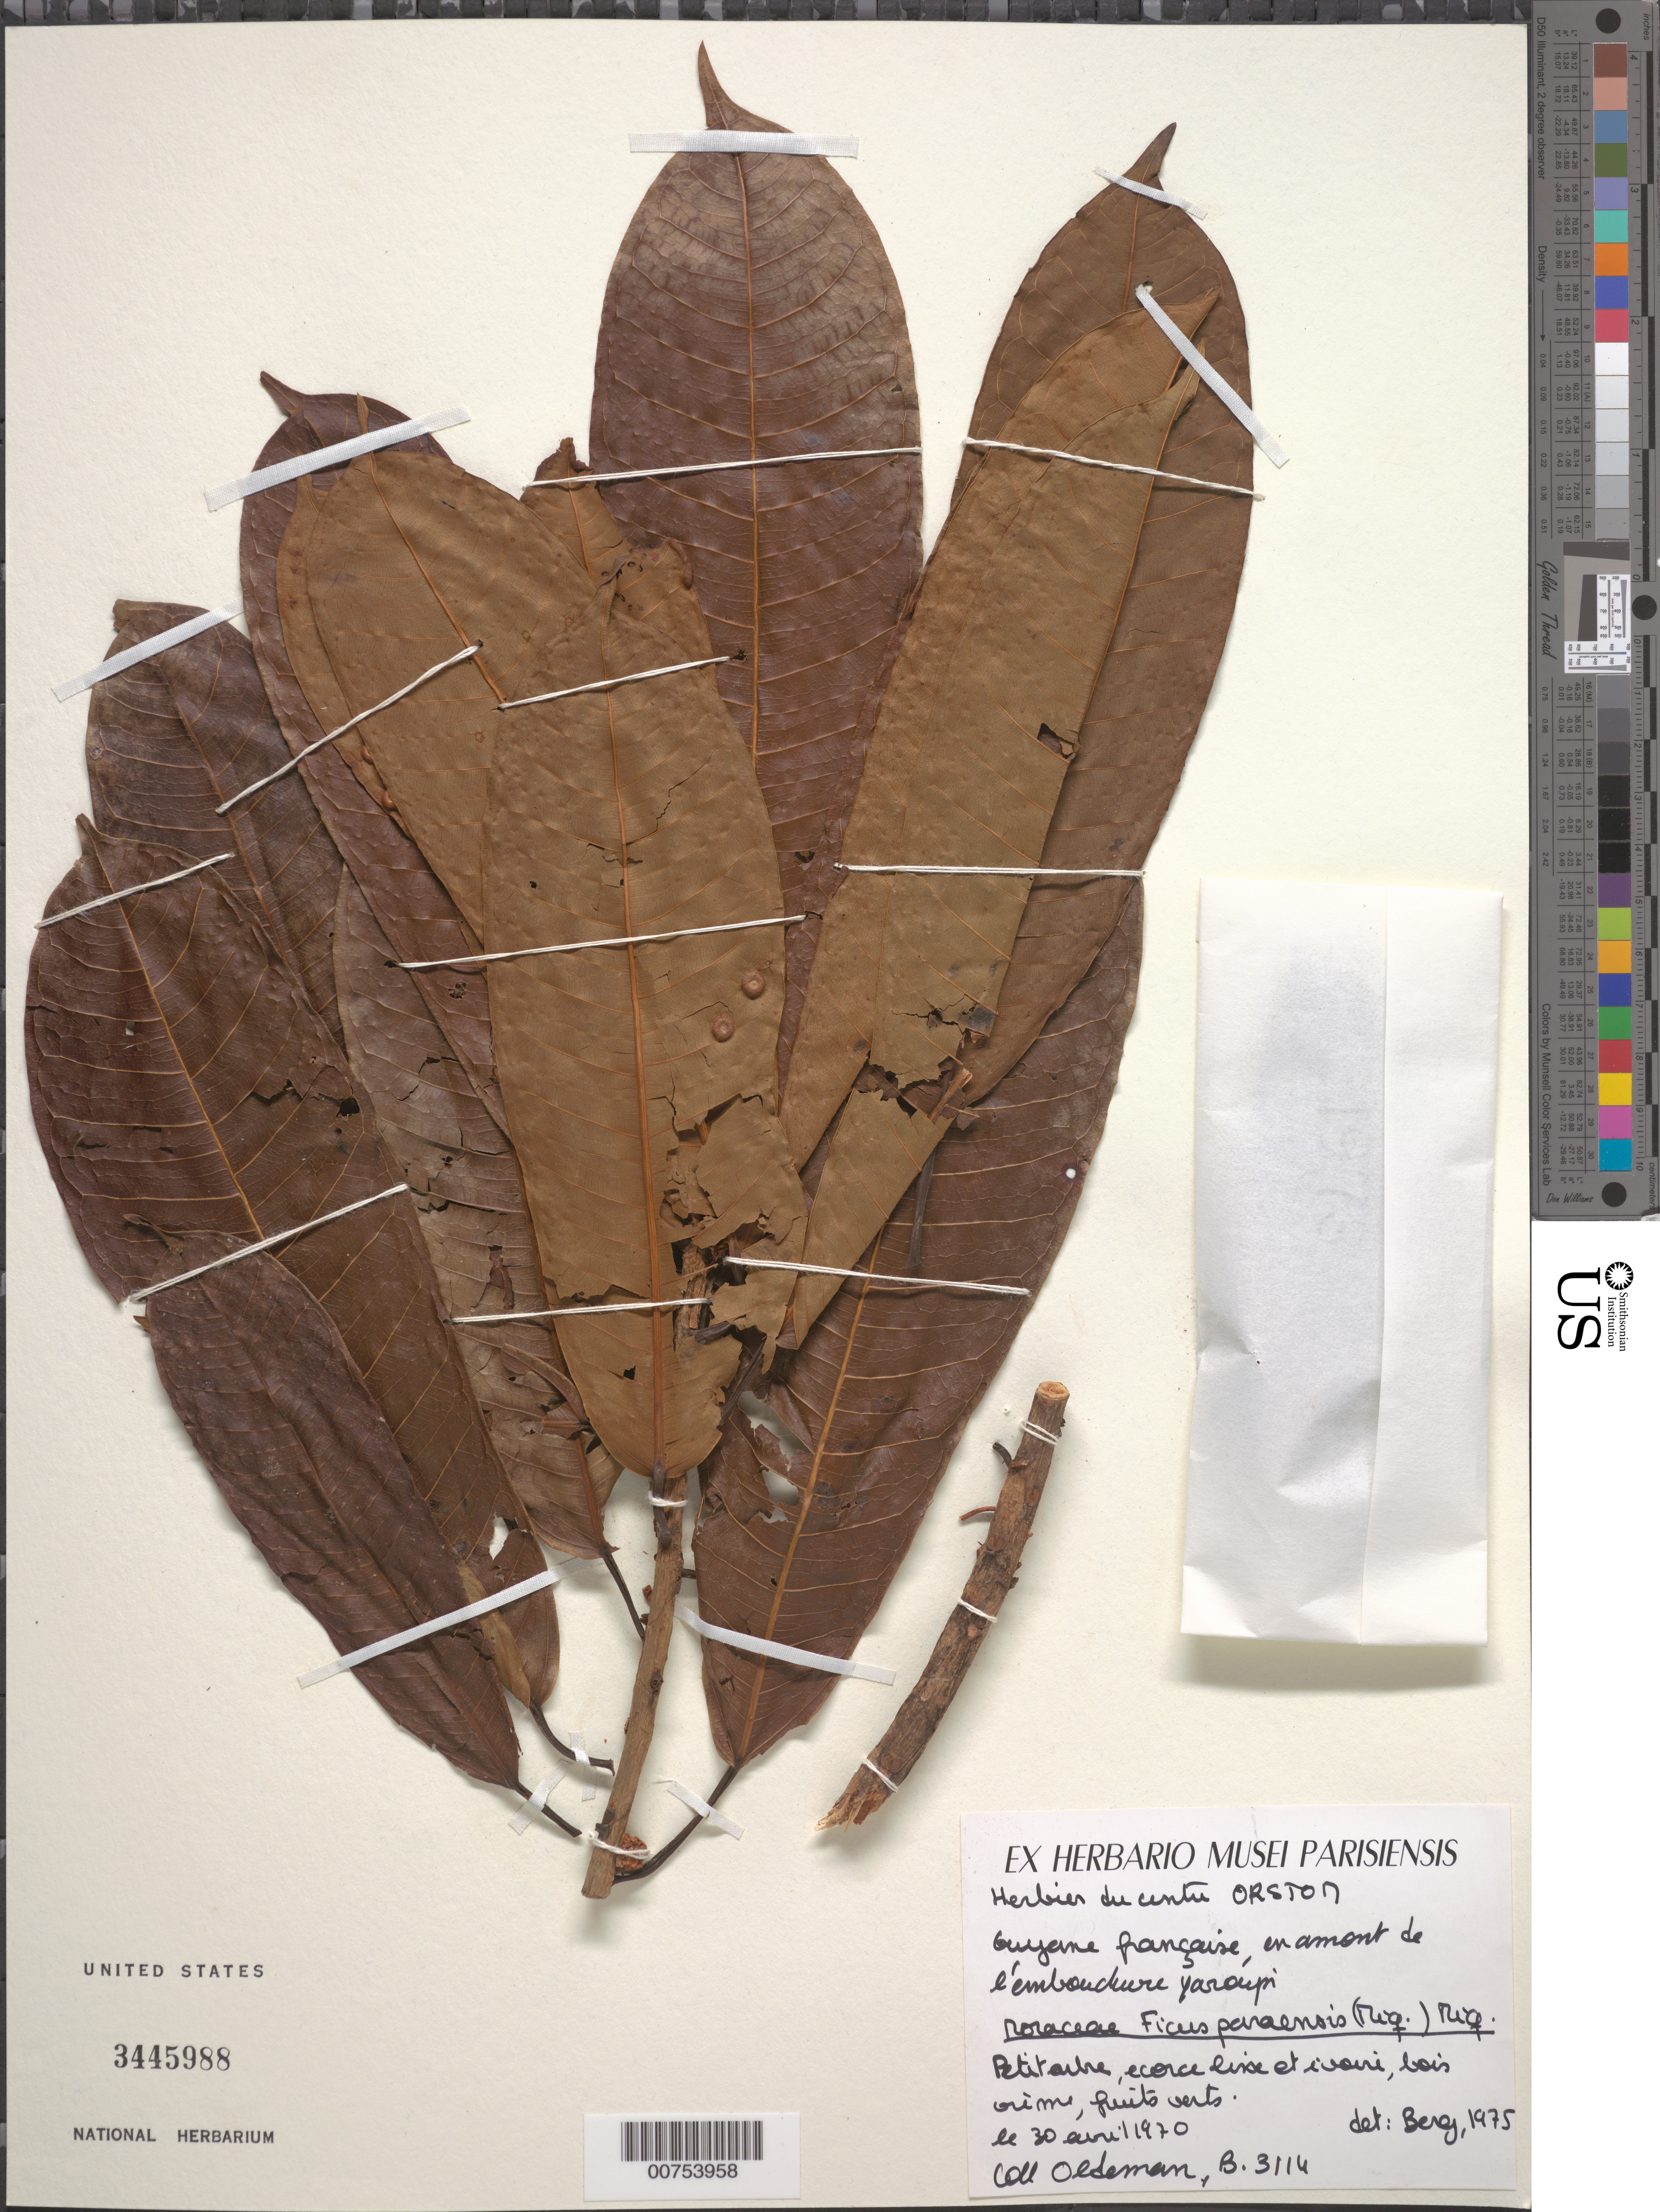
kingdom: Plantae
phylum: Tracheophyta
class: Magnoliopsida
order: Rosales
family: Moraceae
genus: Ficus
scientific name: Ficus paraensis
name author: (Miq.) Miq.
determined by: Berg, C. C.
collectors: R. Oldeman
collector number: B 3114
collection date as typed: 30-Apr-70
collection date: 1970-04-30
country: French Guiana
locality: Rivière Yaroupi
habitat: River banks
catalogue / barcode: US 3445988